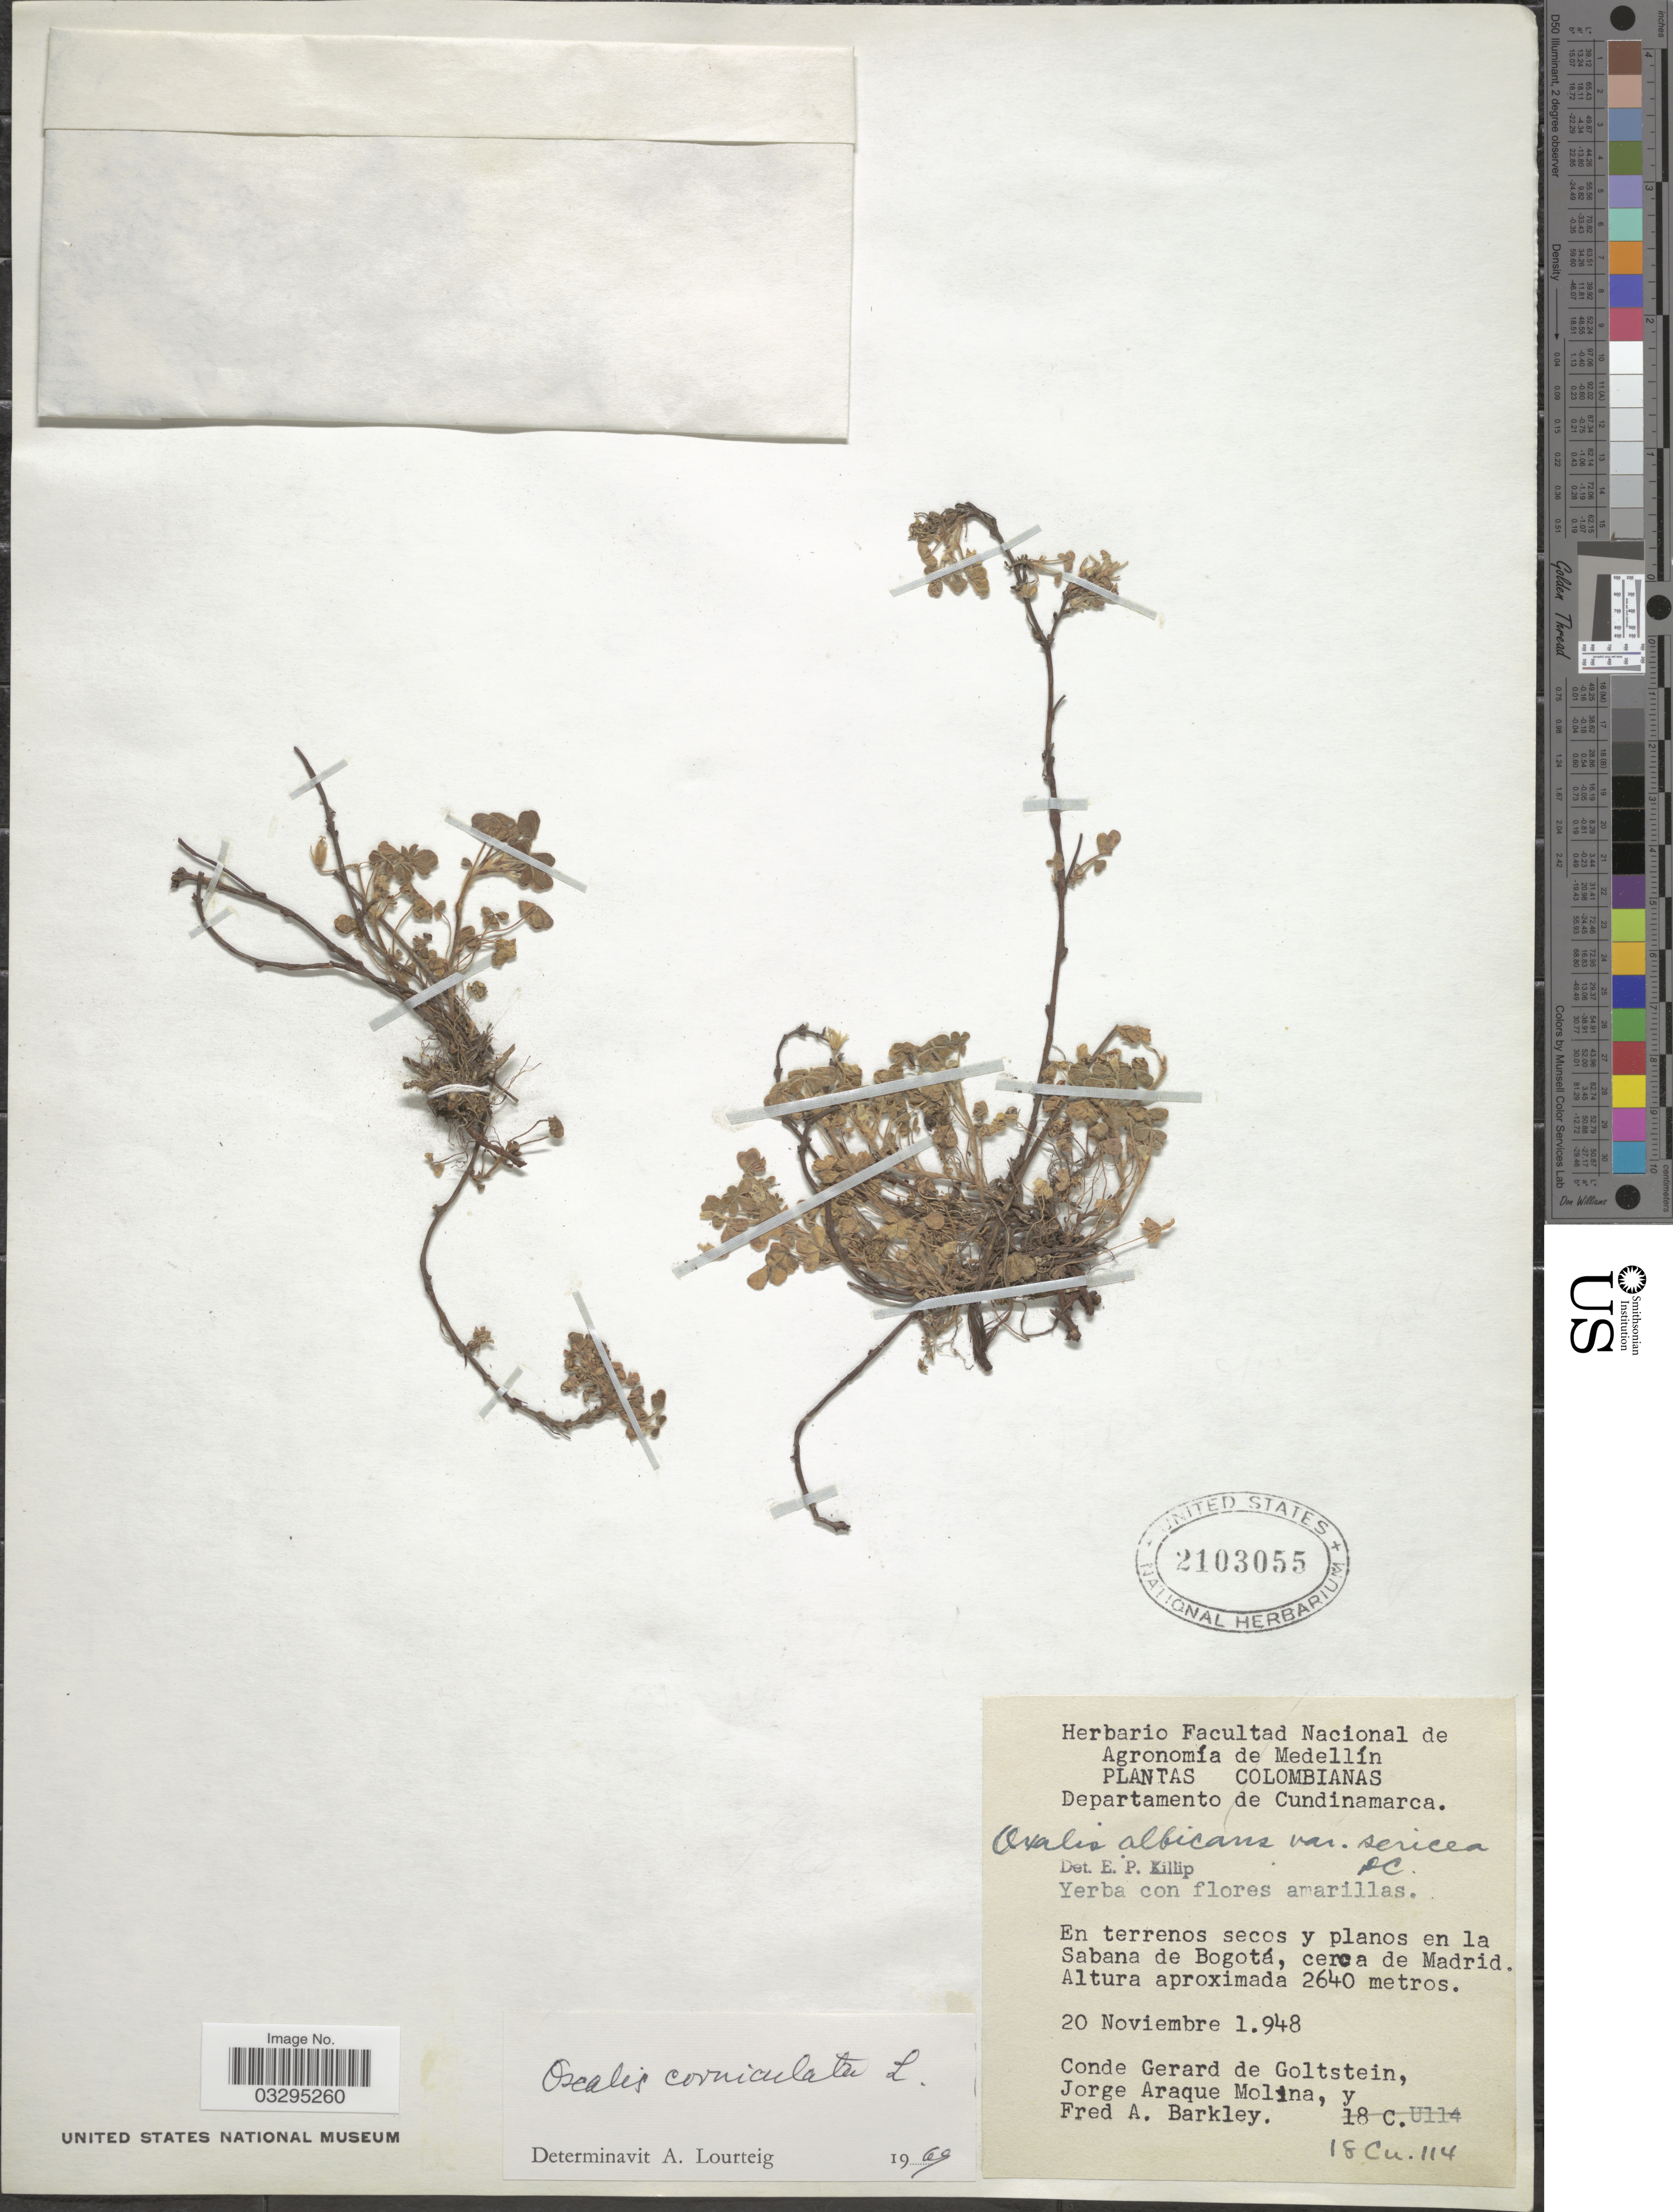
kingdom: Plantae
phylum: Tracheophyta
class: Magnoliopsida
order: Oxalidales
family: Oxalidaceae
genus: Oxalis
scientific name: Oxalis corniculata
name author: L.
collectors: C. Goltstein, J. Araque Molina & F. A. Barkley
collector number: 18Cu114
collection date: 1948-11-20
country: Colombia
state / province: Cundinamarca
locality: Departamento de Cundinamarca. En terrenos secos y planos en la Sabana de Bogotá, cerca de Madrid.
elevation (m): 2640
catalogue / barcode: US 2103055